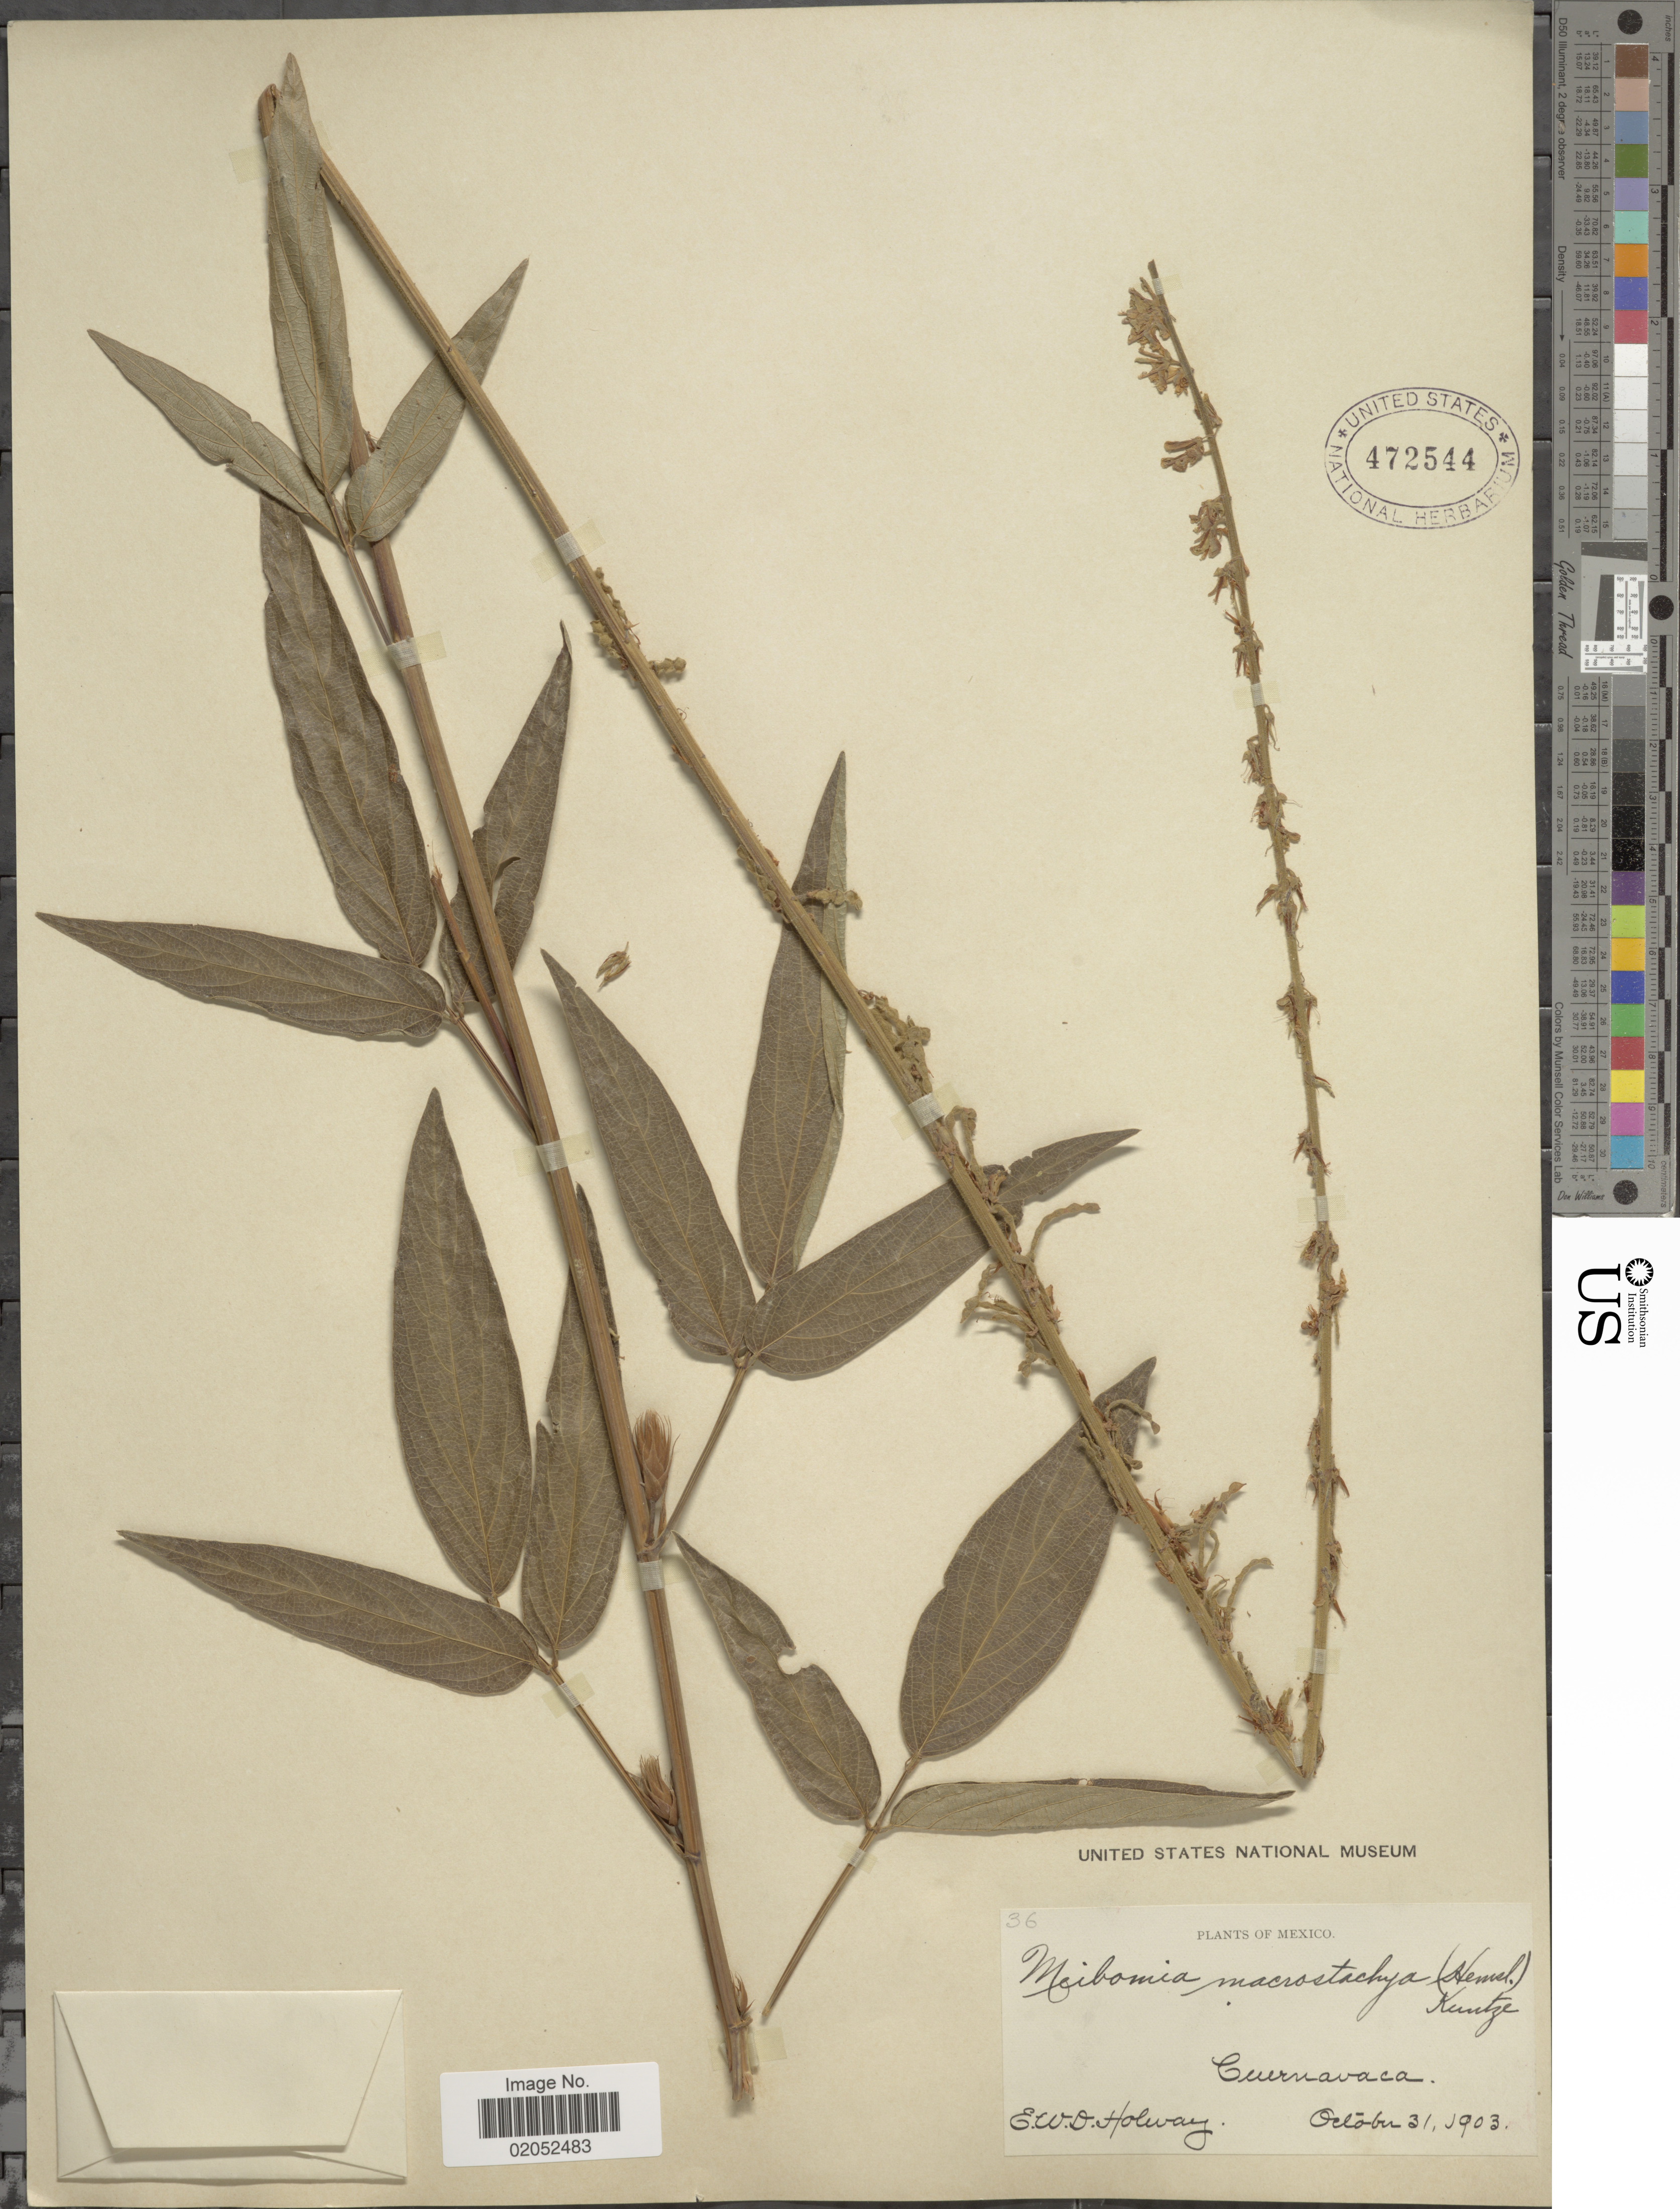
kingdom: Plantae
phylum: Tracheophyta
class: Magnoliopsida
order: Fabales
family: Fabaceae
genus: Desmodium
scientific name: Desmodium macrostachyum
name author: Hemsl.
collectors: E. W. D. Holway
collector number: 36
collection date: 1903-10-31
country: Mexico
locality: Mexico, Cuernavaca.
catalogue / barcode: US 472544